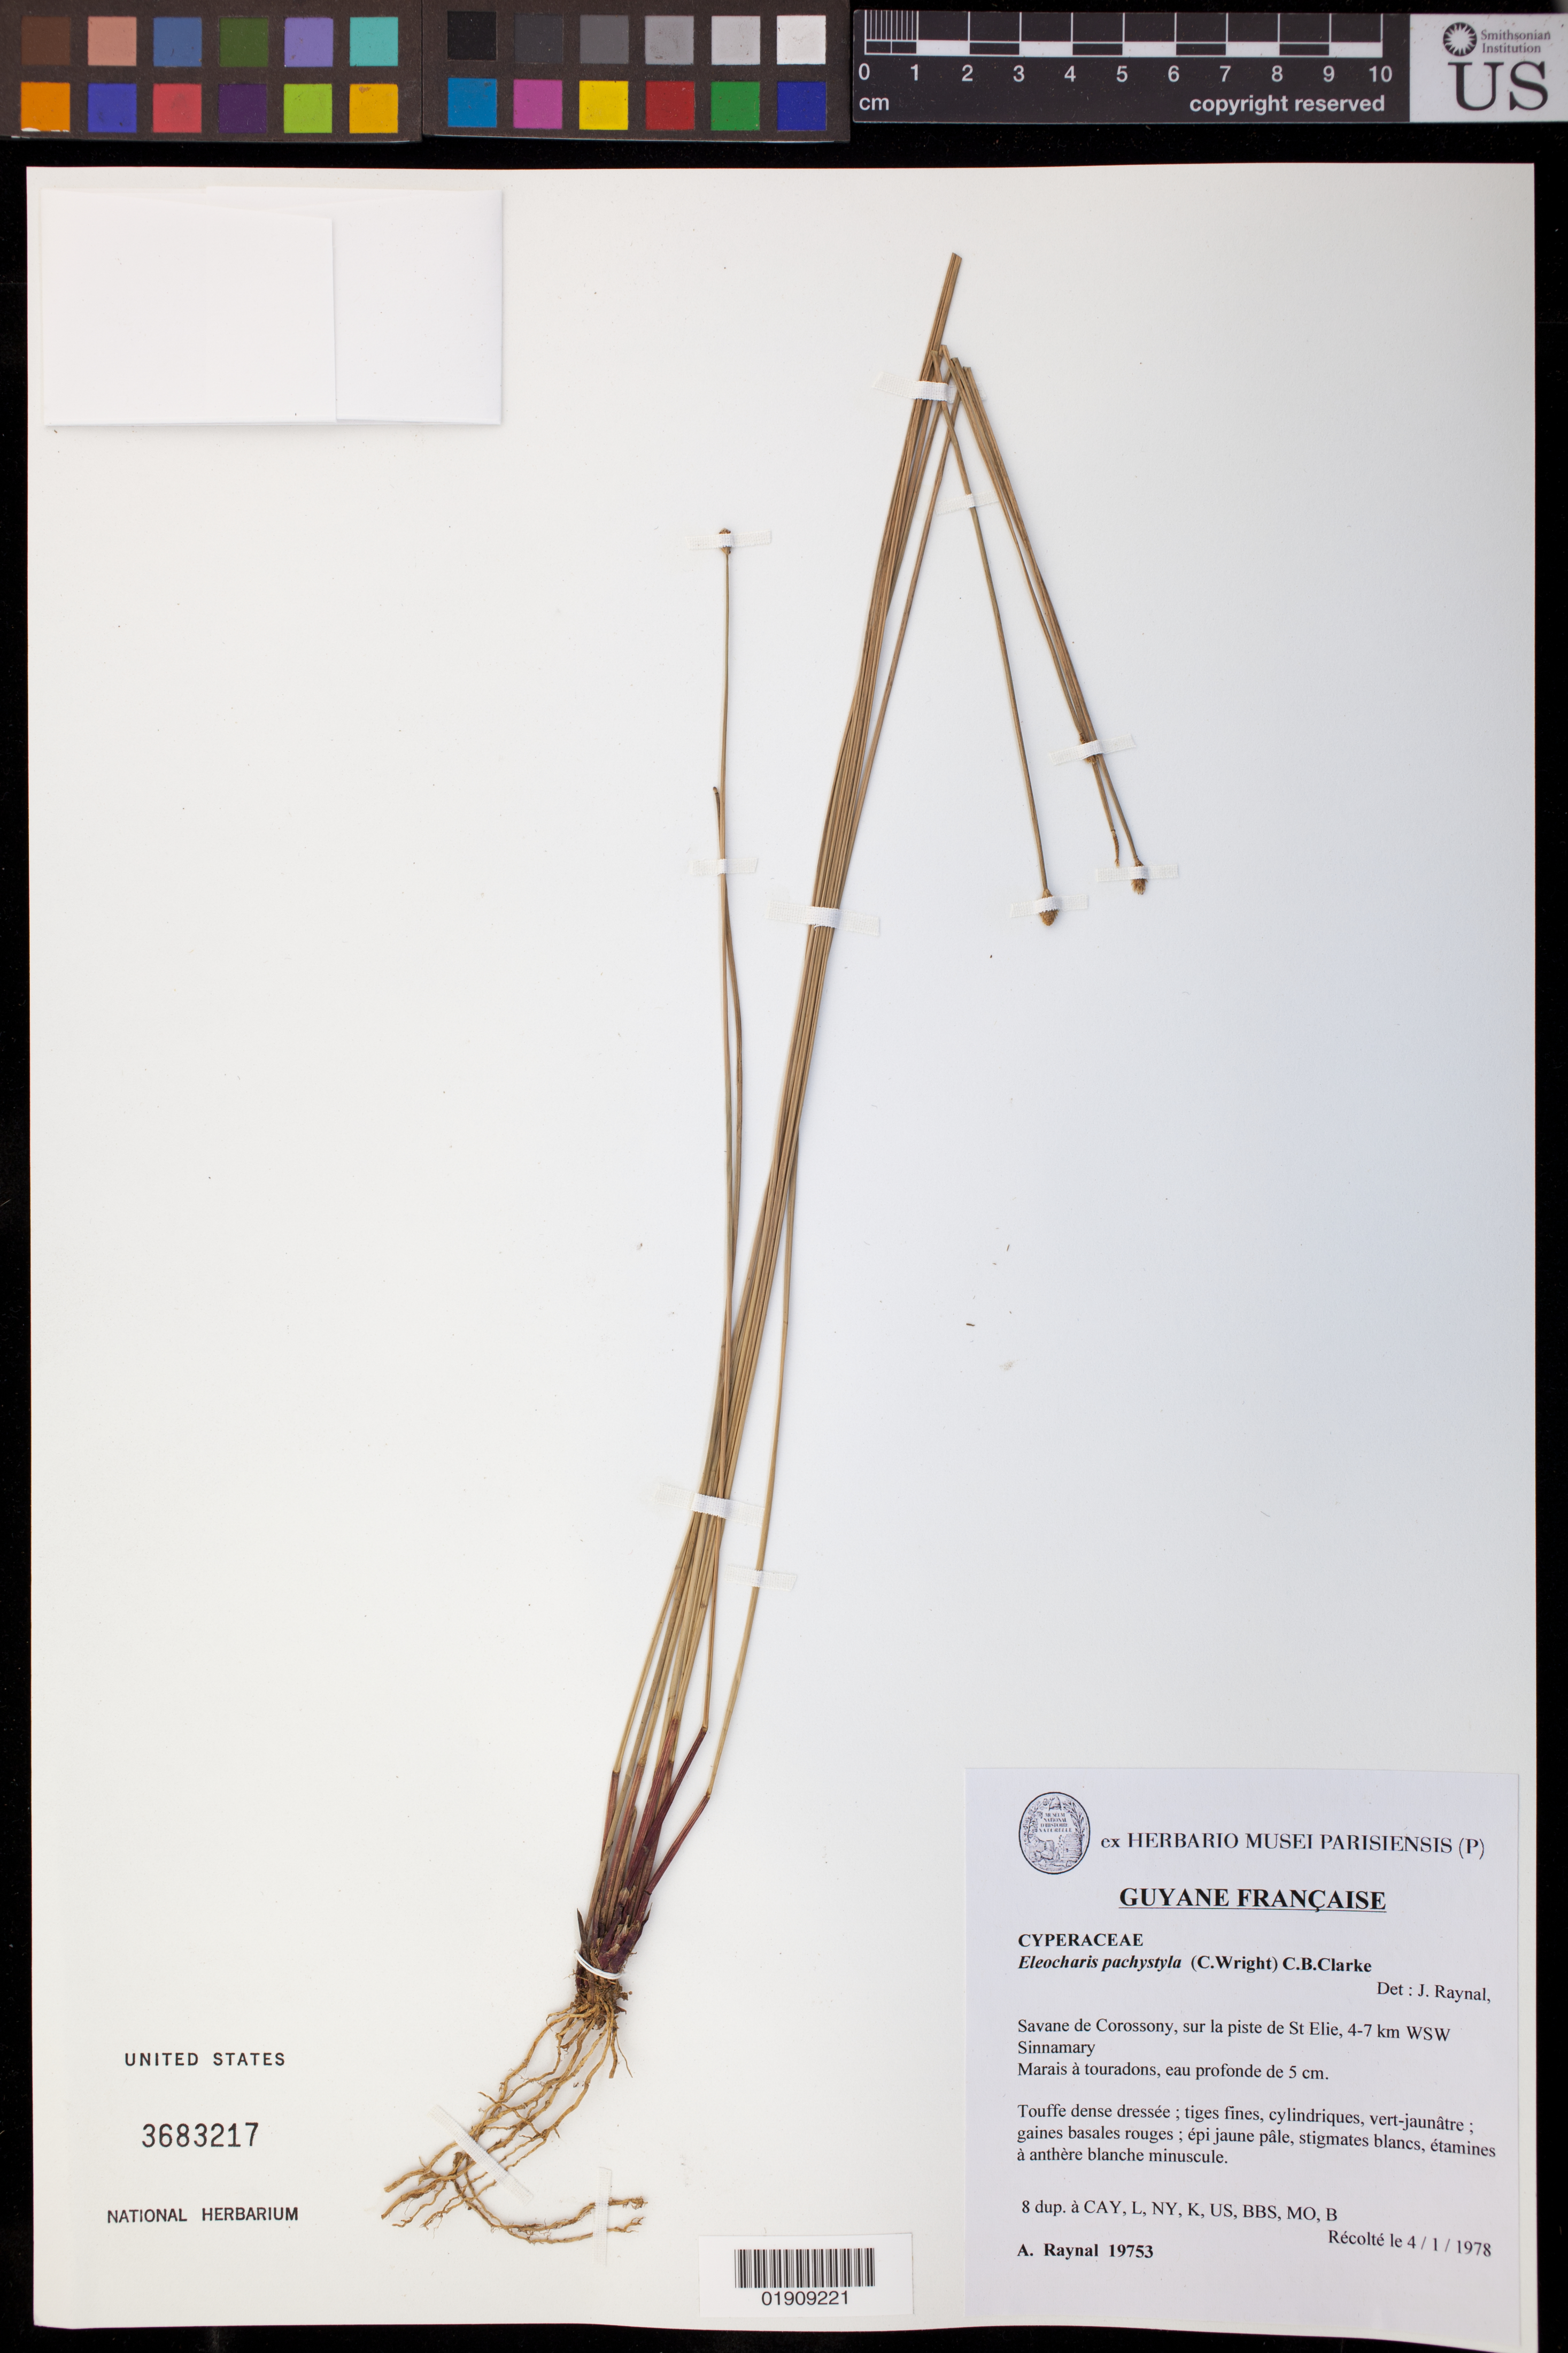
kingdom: Plantae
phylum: Tracheophyta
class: Liliopsida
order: Poales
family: Cyperaceae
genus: Eleocharis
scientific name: Eleocharis pachystyla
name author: (C. Wright) C.B. Clarke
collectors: A. M. Raynal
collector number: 19753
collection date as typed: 4-Jan-78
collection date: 1978-01-04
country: French Guiana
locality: Savane de Corossony, sur la piste de St Elie, 4-7 km WSW de Sinnamary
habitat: Marais a touradons, eau profonde de 5 cm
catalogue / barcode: US 3683217